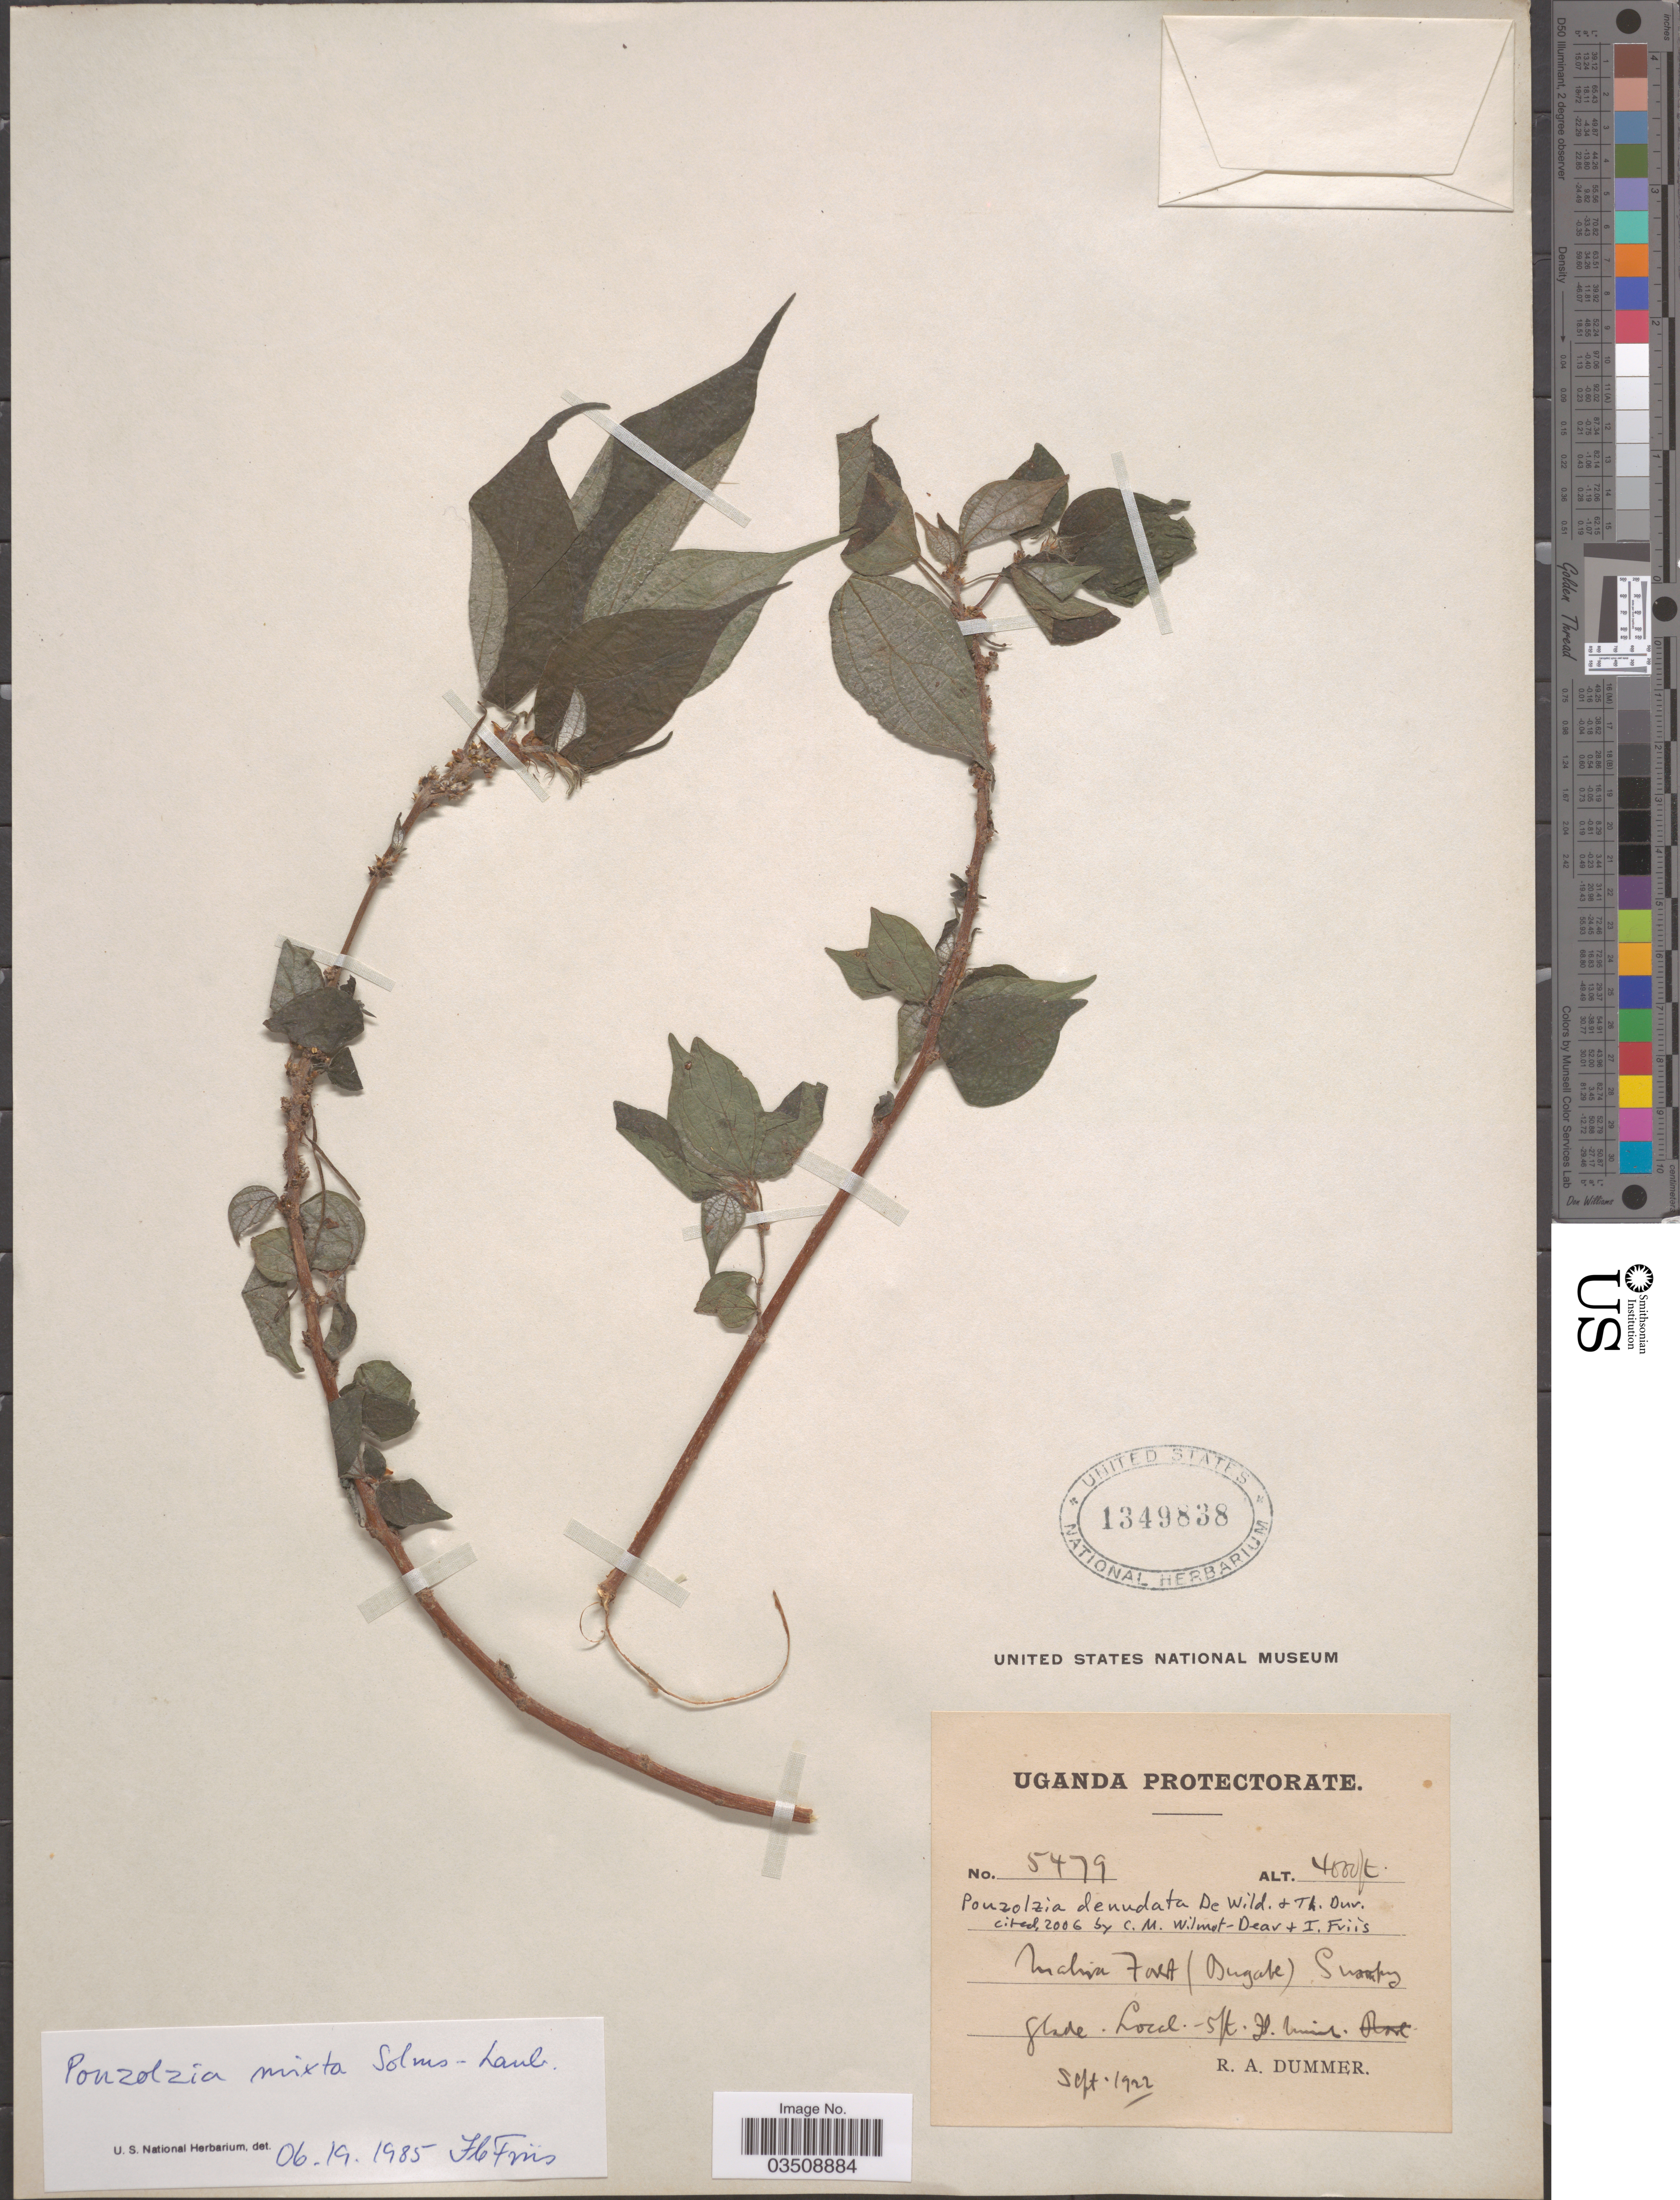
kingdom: Plantae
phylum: Tracheophyta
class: Magnoliopsida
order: Rosales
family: Urticaceae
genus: Pouzolzia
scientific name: Pouzolzia denduata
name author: De Wild. & Durand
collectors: R. Dümmer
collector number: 5479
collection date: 1922-09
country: Uganda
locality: Uganda Protectorate. Mabira Forest (Bugabe) Swampy glade.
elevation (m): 1219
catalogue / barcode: US 1349838